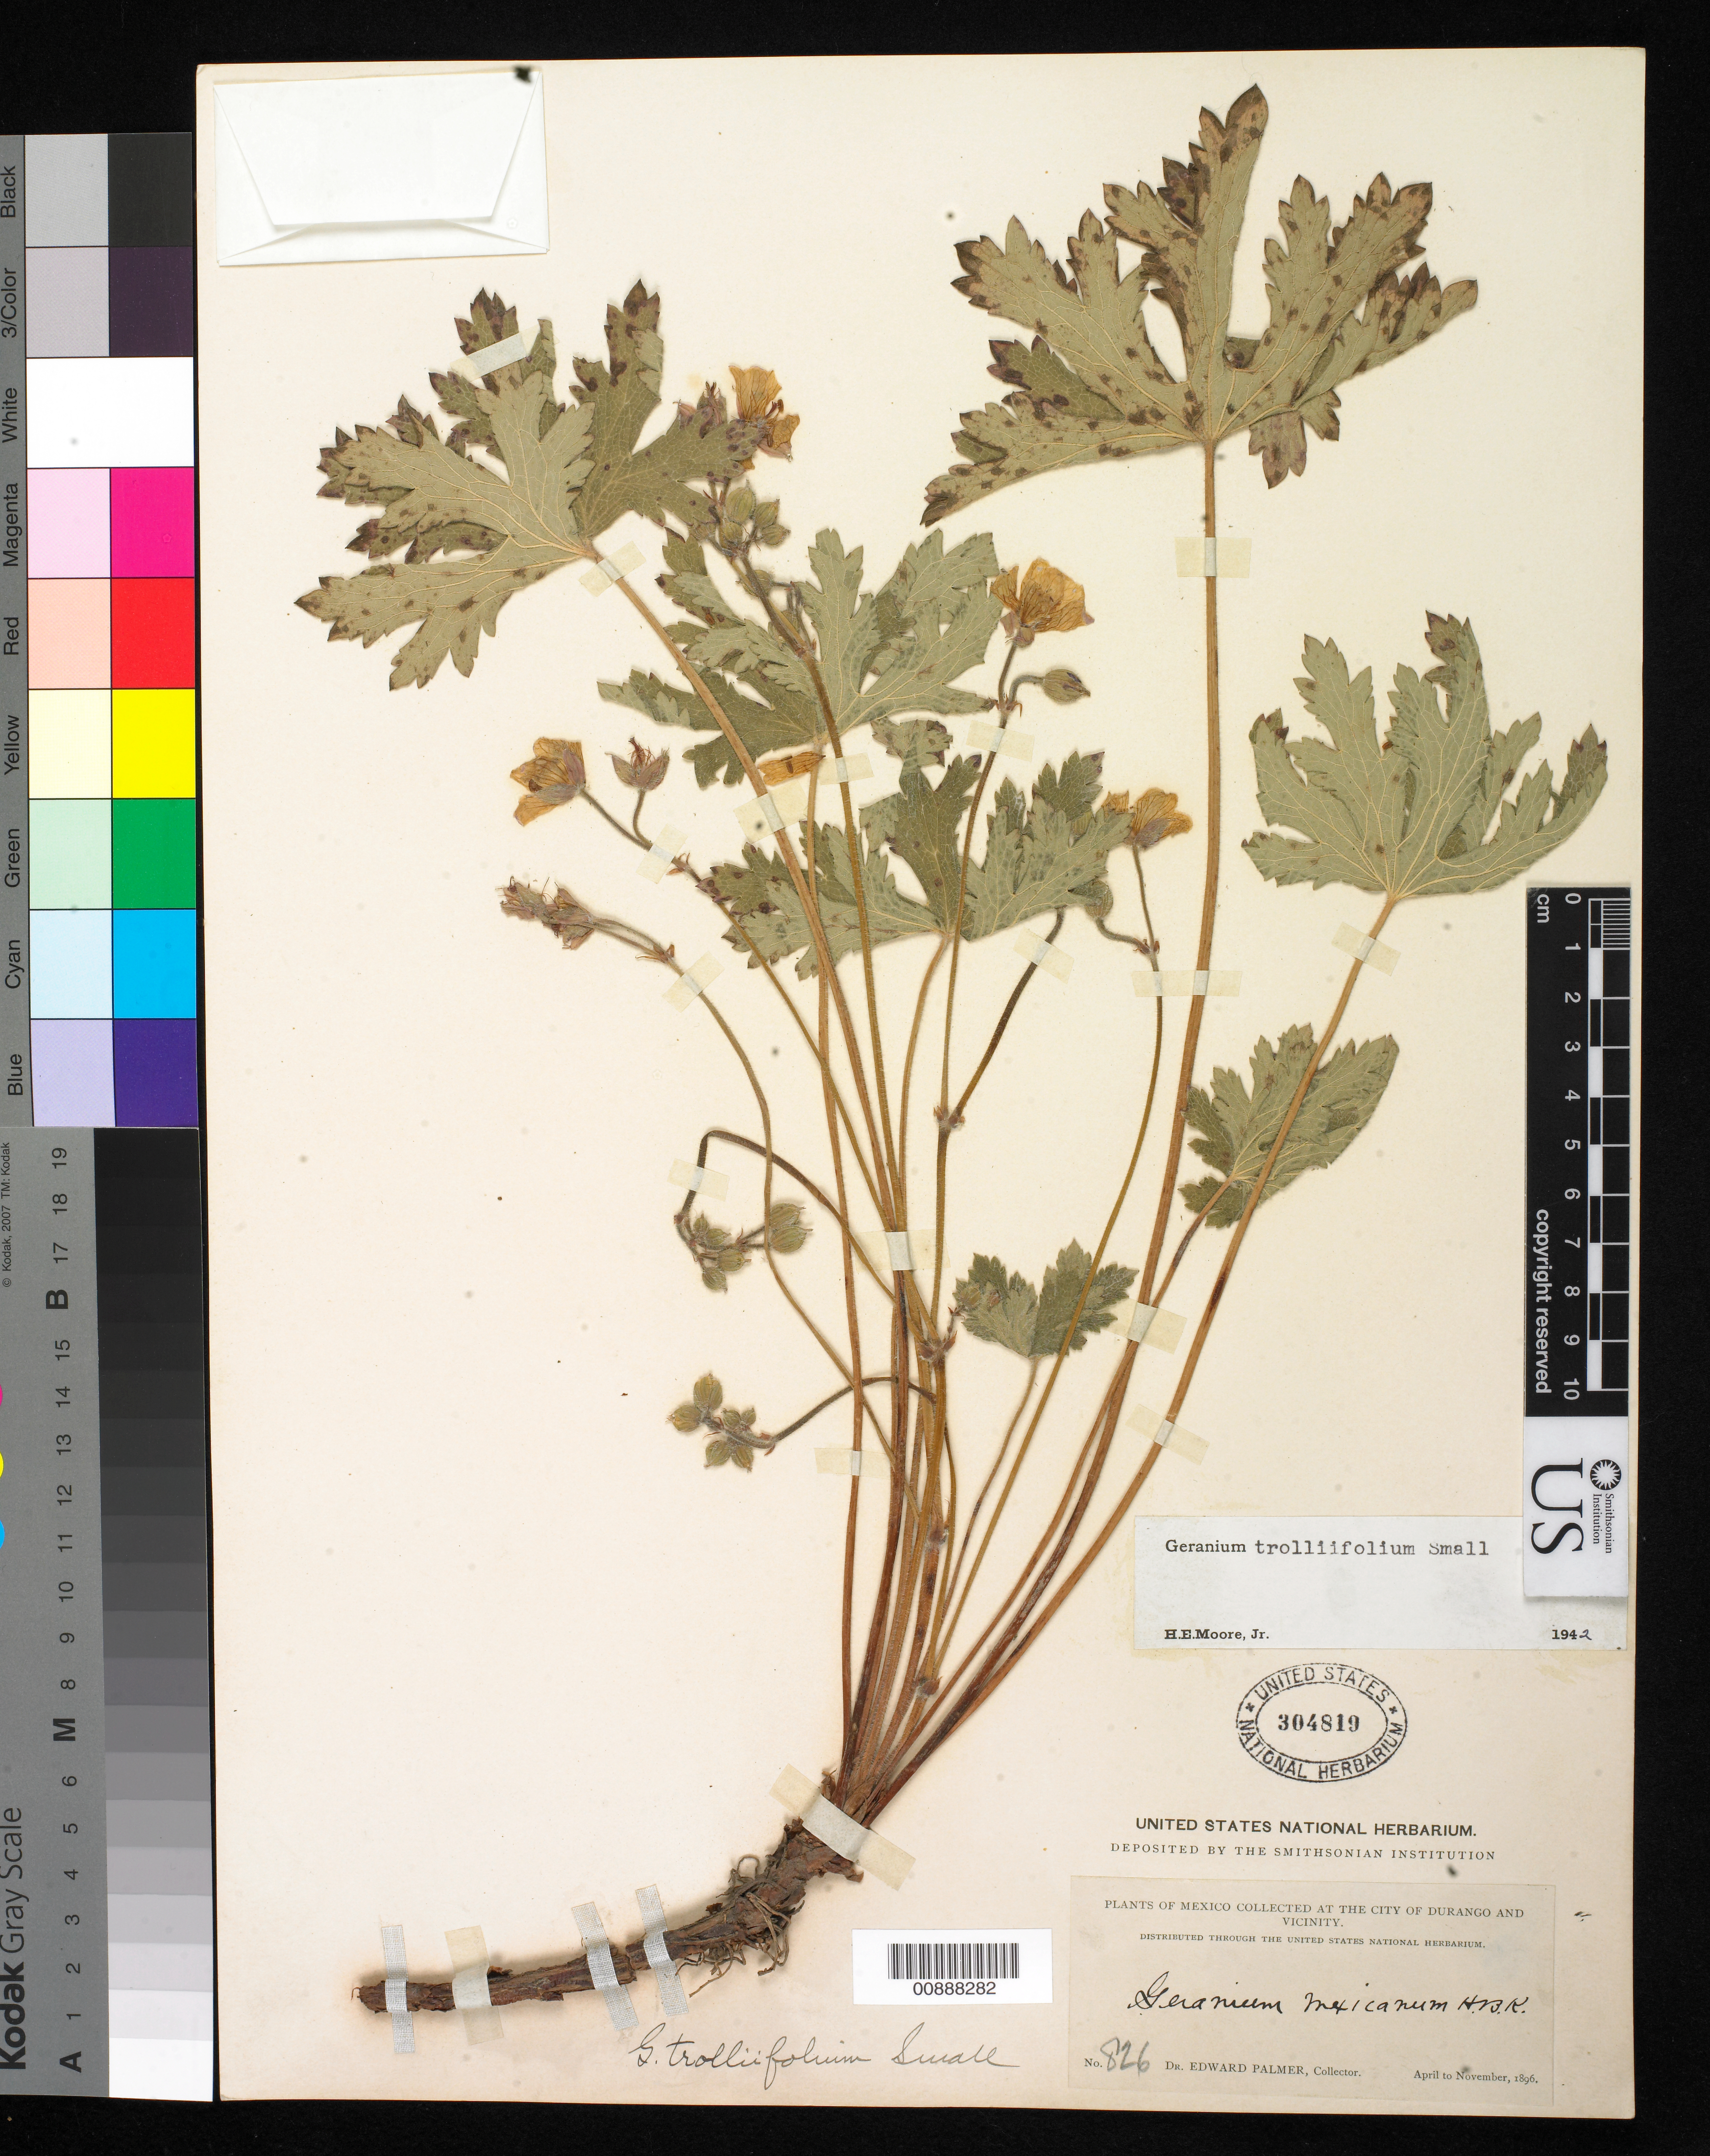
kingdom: Plantae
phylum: Tracheophyta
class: Magnoliopsida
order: Geraniales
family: Geraniaceae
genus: Geranium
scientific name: Geranium trolliifolium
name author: Small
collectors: E. Palmer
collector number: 826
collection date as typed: Apr 1896 to -- Nov 1896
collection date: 1896-04/1896-11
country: Mexico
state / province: Durango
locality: City of Durango and vicinity.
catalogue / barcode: US 304819